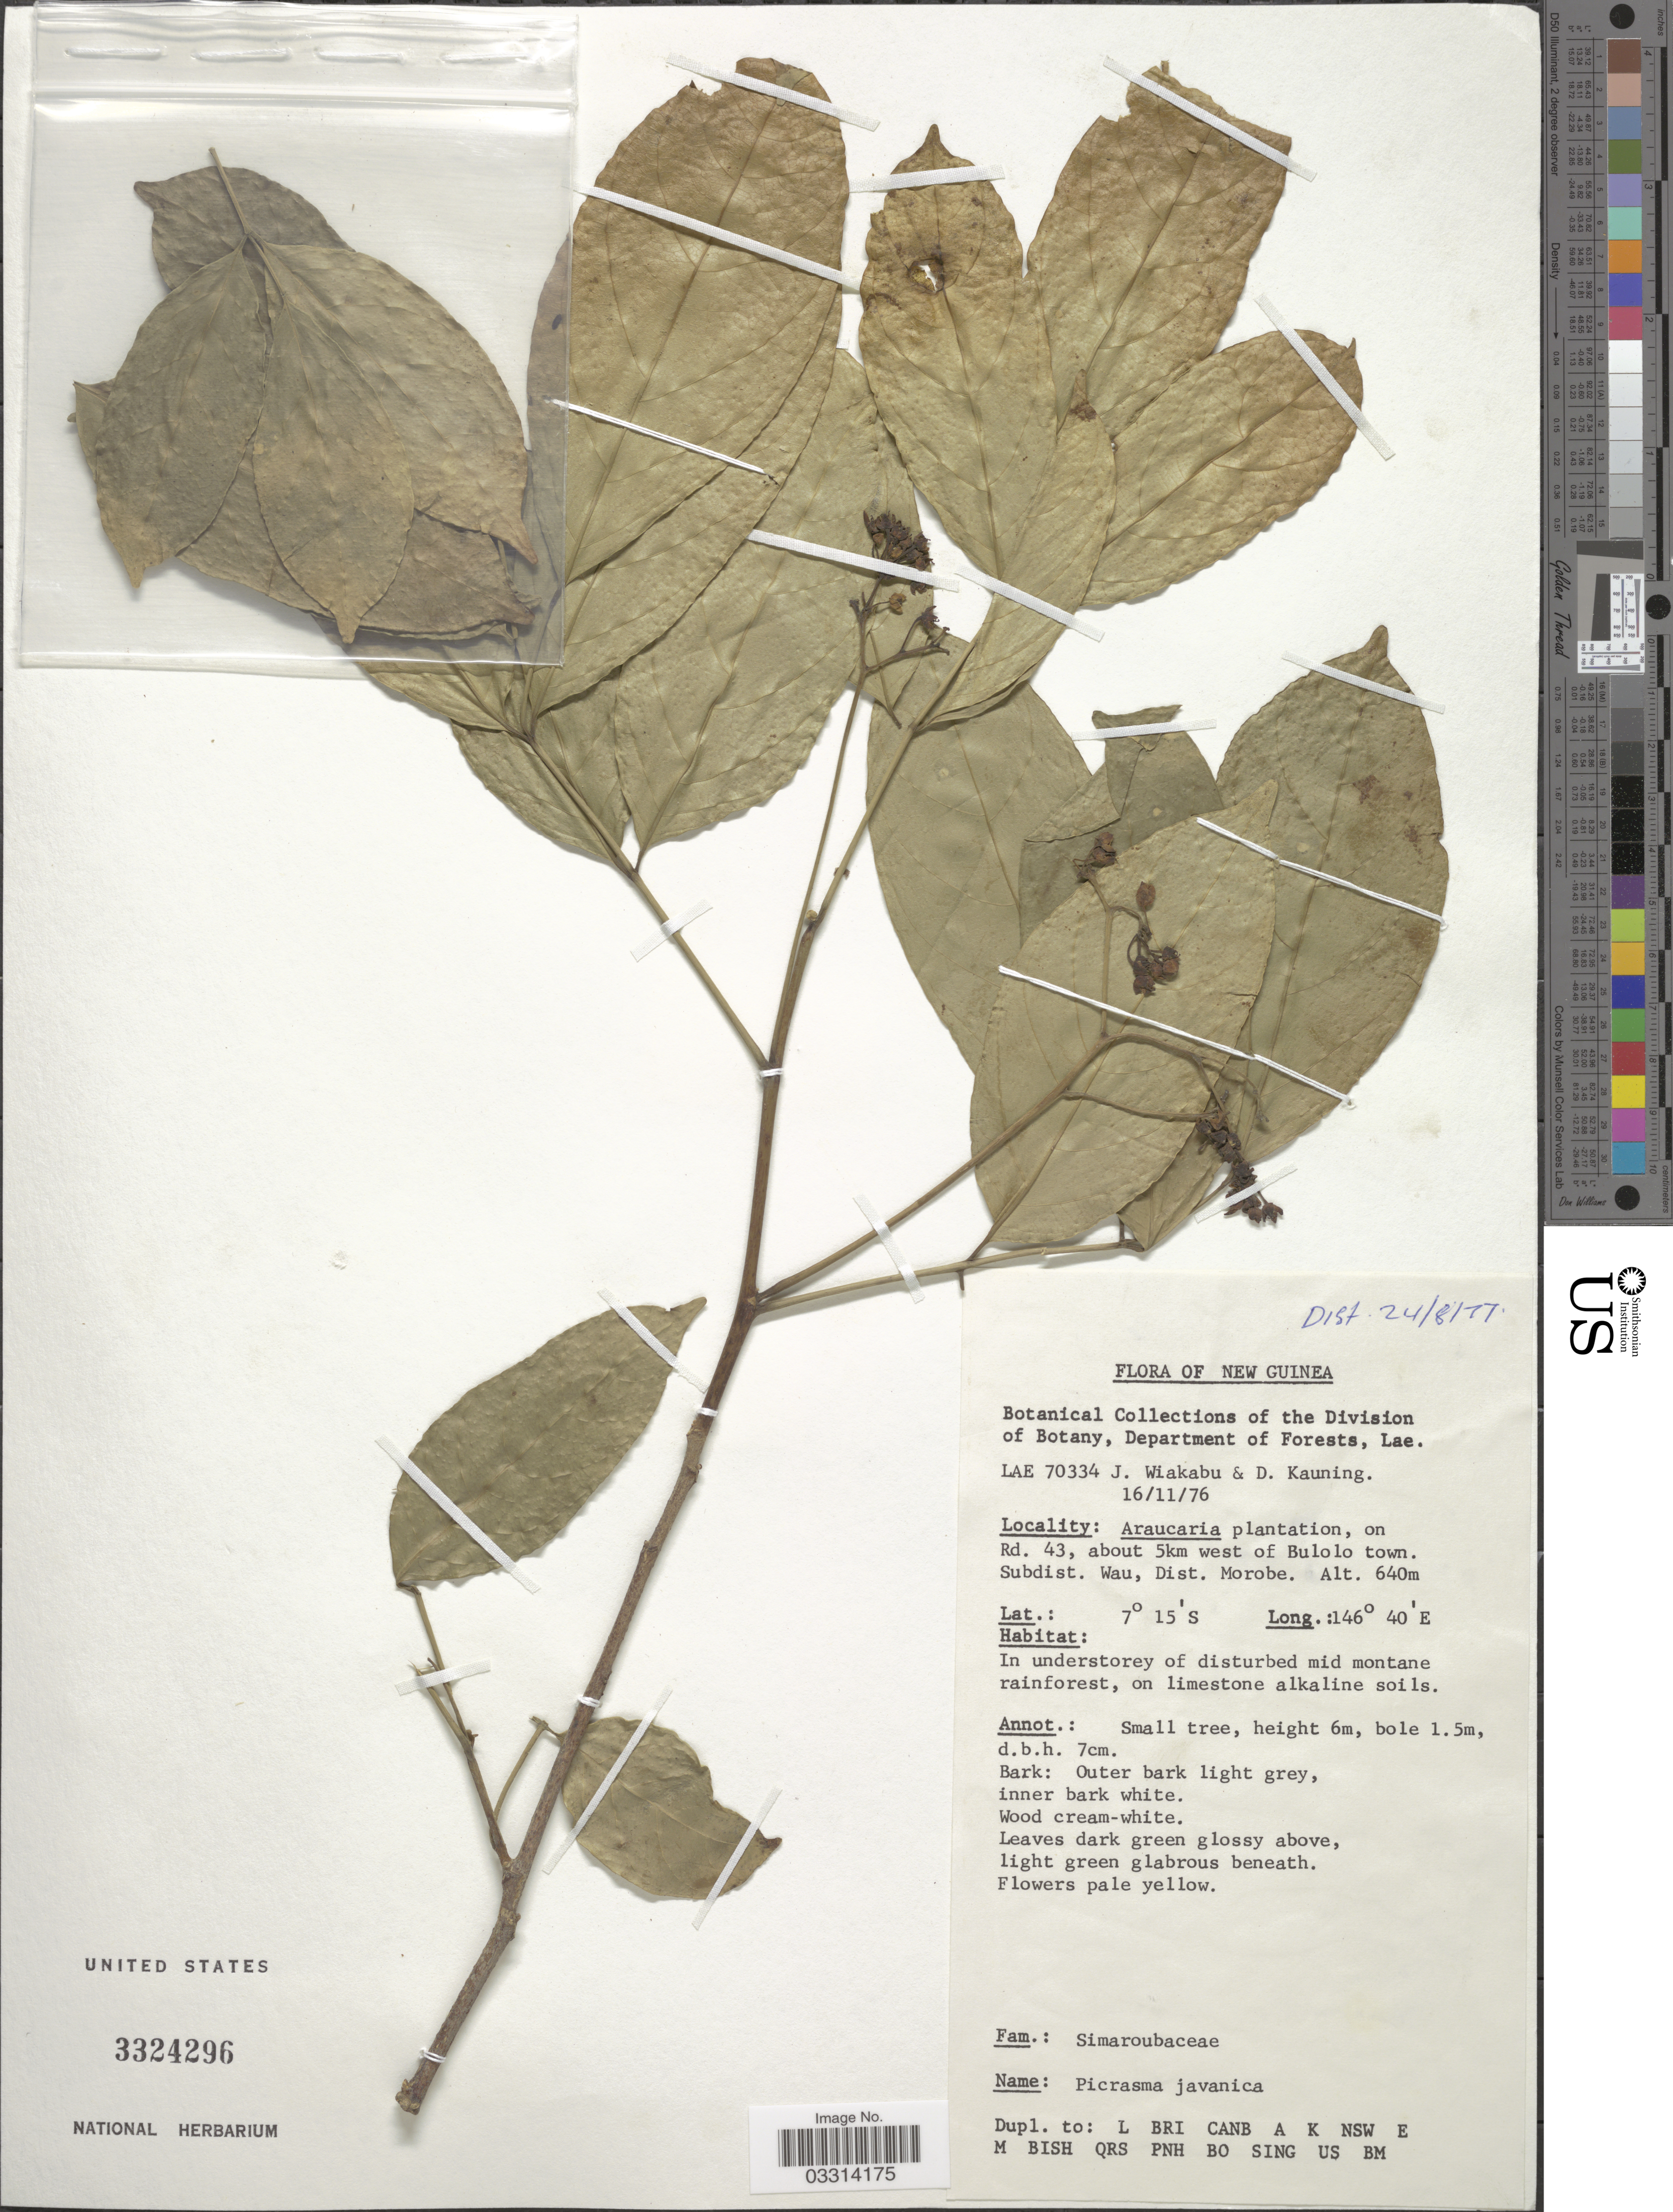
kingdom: Plantae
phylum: Tracheophyta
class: Magnoliopsida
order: Sapindales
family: Simaroubaceae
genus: Picrasma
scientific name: Picrasma javanica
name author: Blume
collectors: J. Wiakabu & D. Kauning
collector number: LAE 70334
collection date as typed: Transcribed d/m/y: 16/11/76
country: Papua New Guinea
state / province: Morobe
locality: New Guinea. on Rd. 43, about 5km west of Bulolo town. Subdist. Wau, Dist. Morobe.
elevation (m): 640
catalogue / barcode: US 3324296